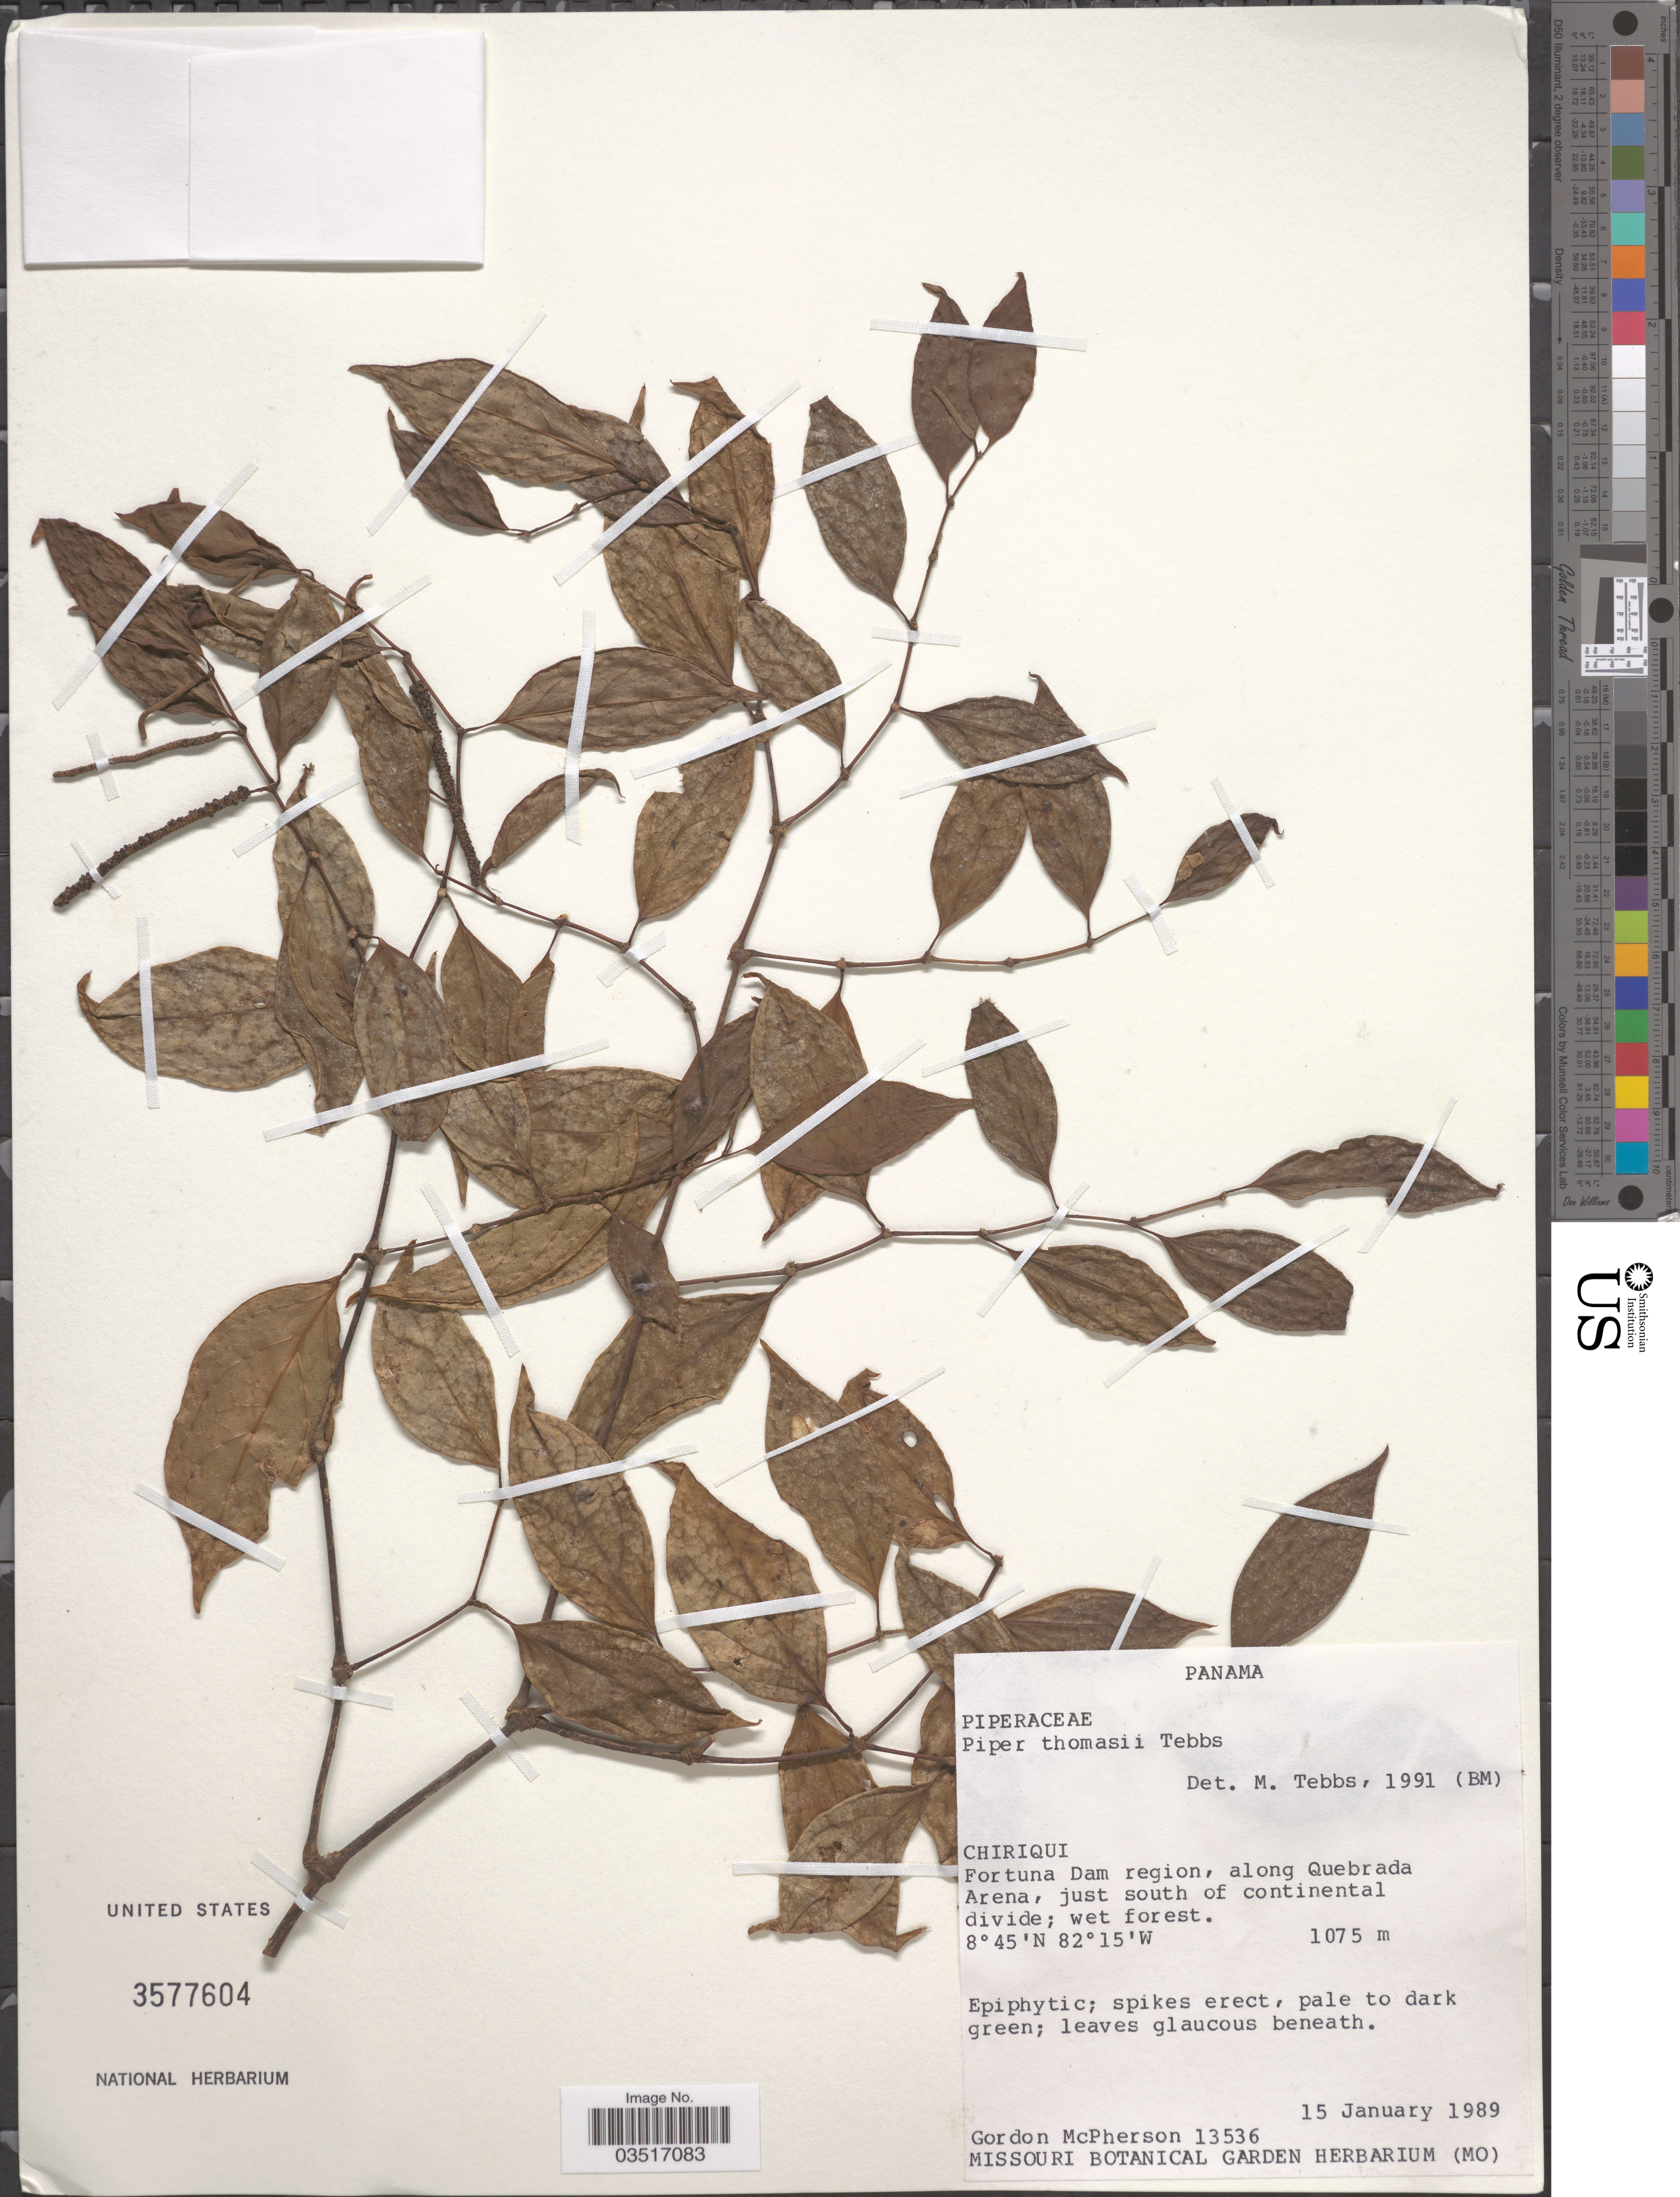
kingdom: Plantae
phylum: Tracheophyta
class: Magnoliopsida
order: Piperales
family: Piperaceae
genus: Piper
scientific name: Piper thomasii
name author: Tebbs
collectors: G. McPherson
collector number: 13536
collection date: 1989-01-15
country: Panama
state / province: Chiriqui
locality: Fortuna Dam region, along Quebrada Arena, just south of continental divide.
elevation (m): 1075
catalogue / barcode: US 3577604